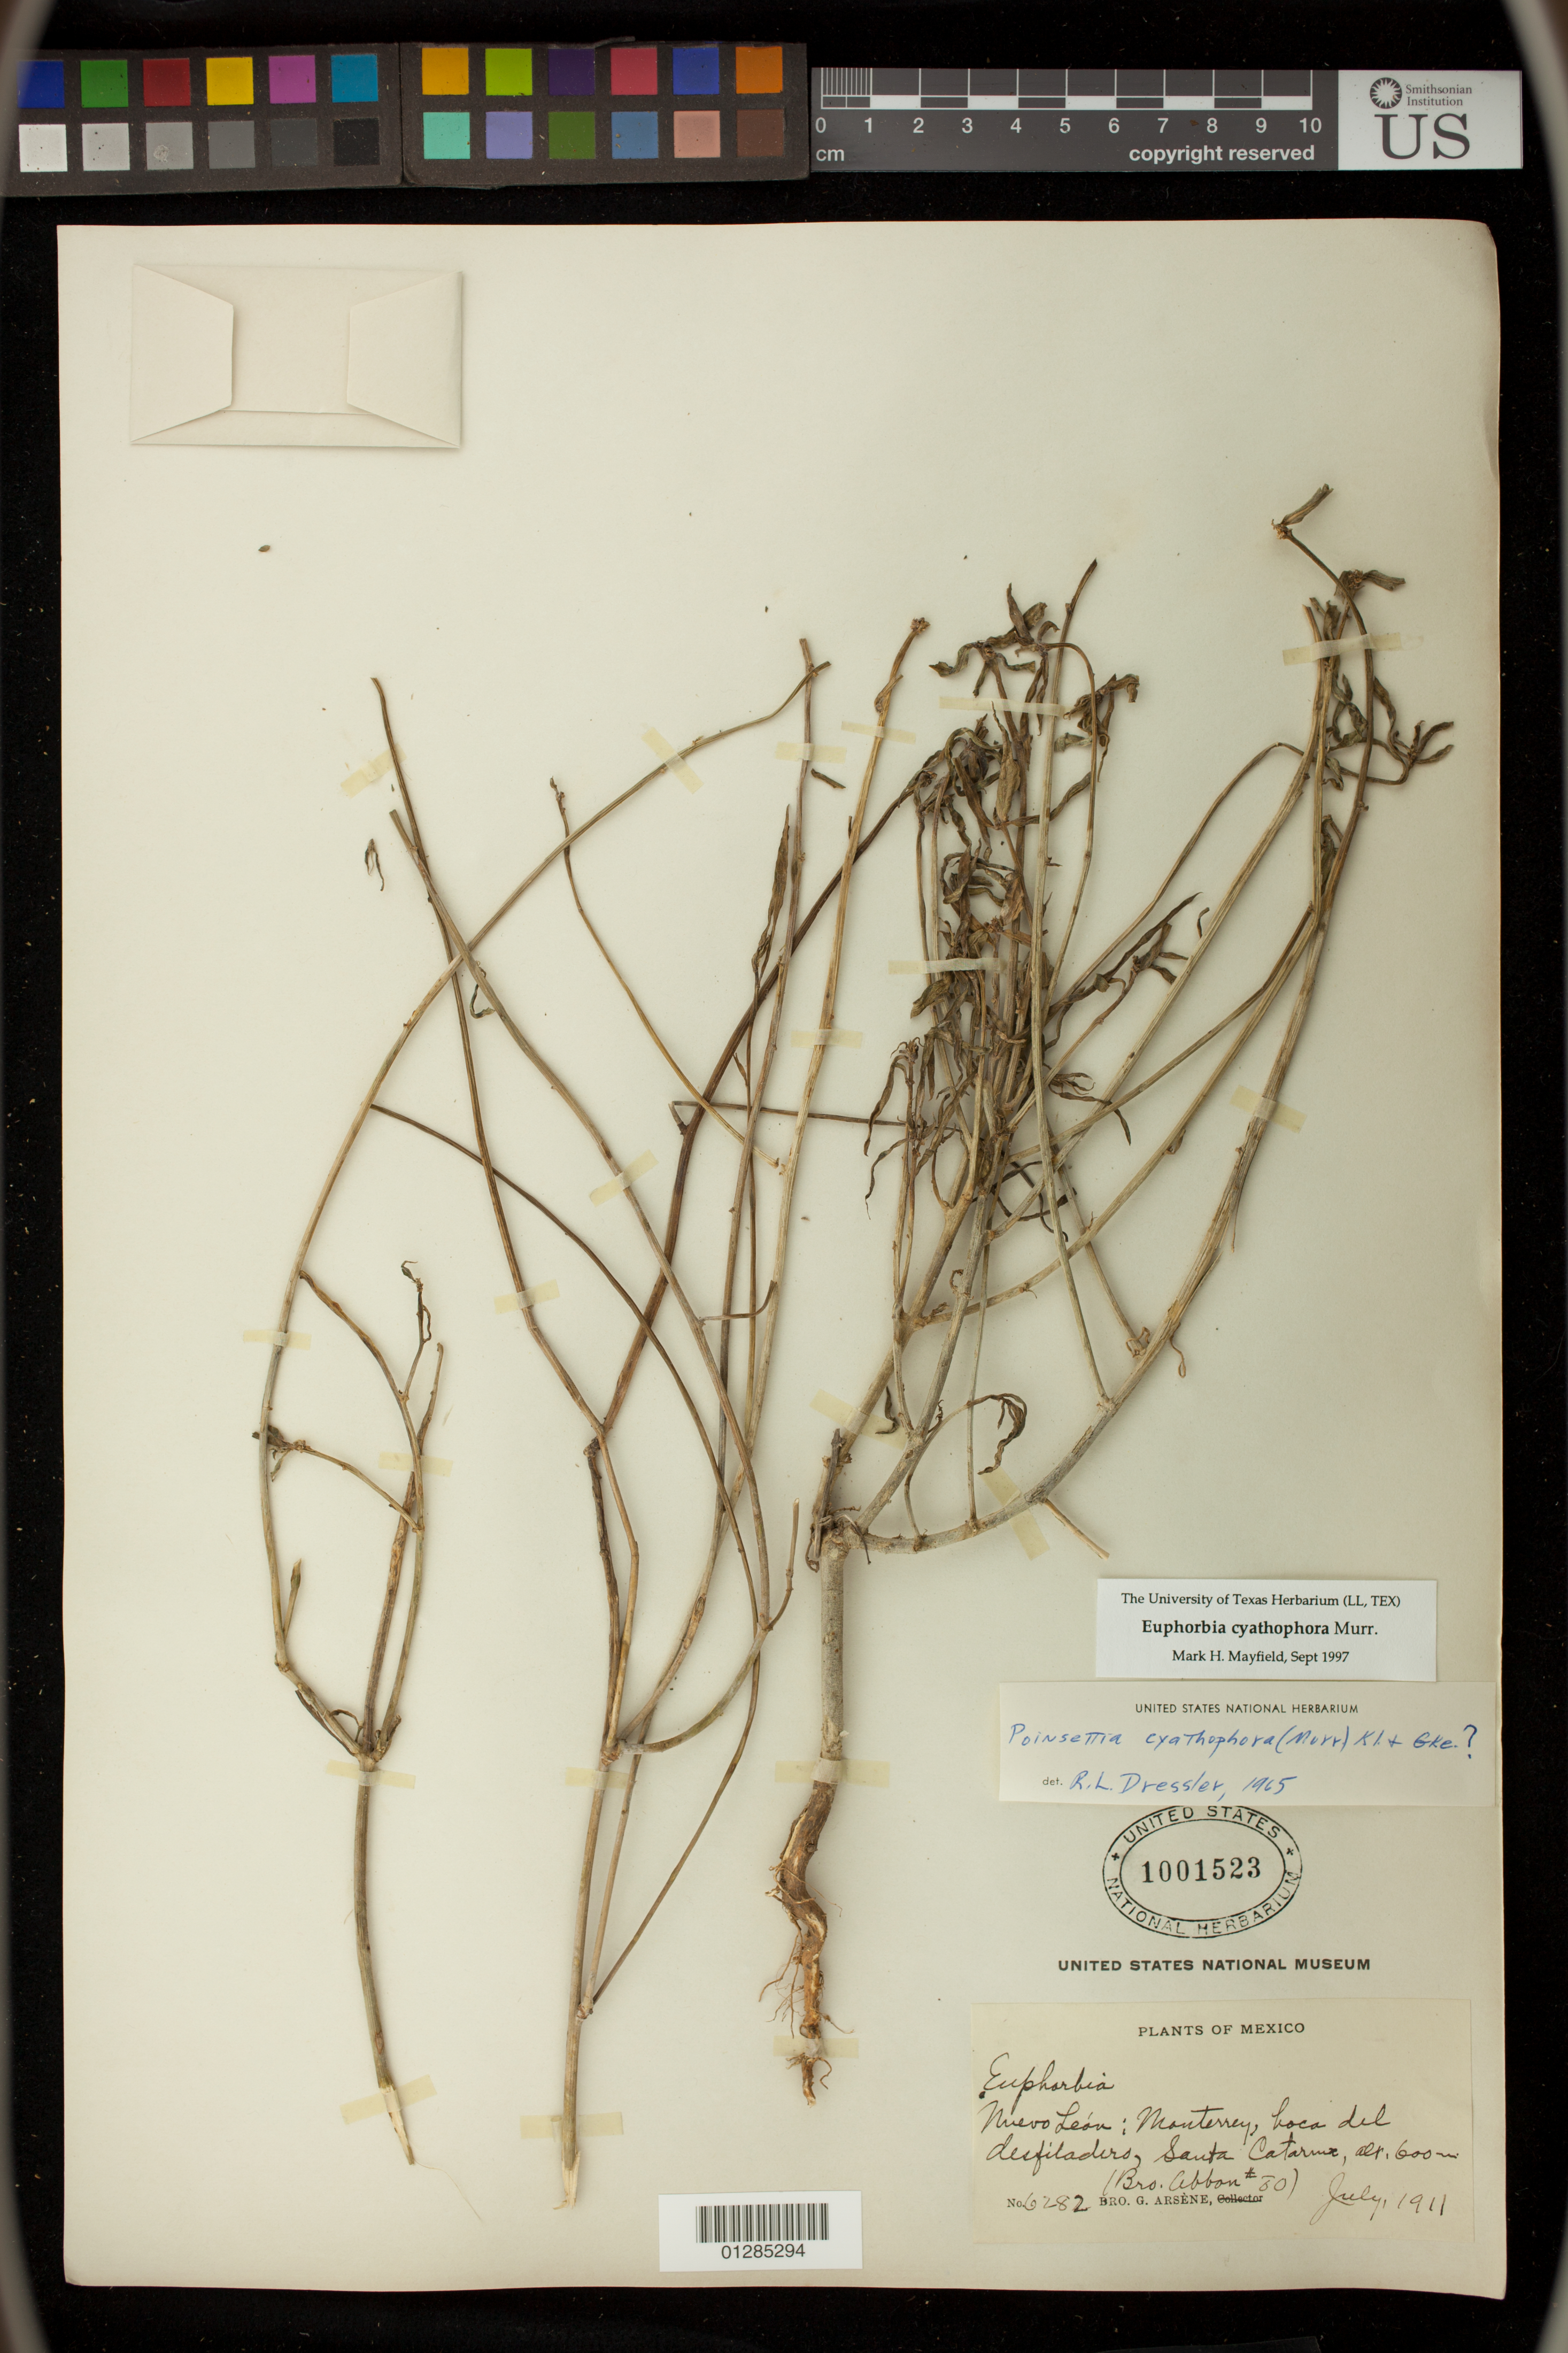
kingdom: Plantae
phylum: Tracheophyta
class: Magnoliopsida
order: Malpighiales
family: Euphorbiaceae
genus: Euphorbia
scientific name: Euphorbia heterophylla var. cyathophora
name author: (Murr.) Griseb.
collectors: Bro. G. Arsène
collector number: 6282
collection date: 1911-07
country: Mexico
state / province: Nuevo Leon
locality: Monterrey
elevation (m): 600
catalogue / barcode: US 1001523